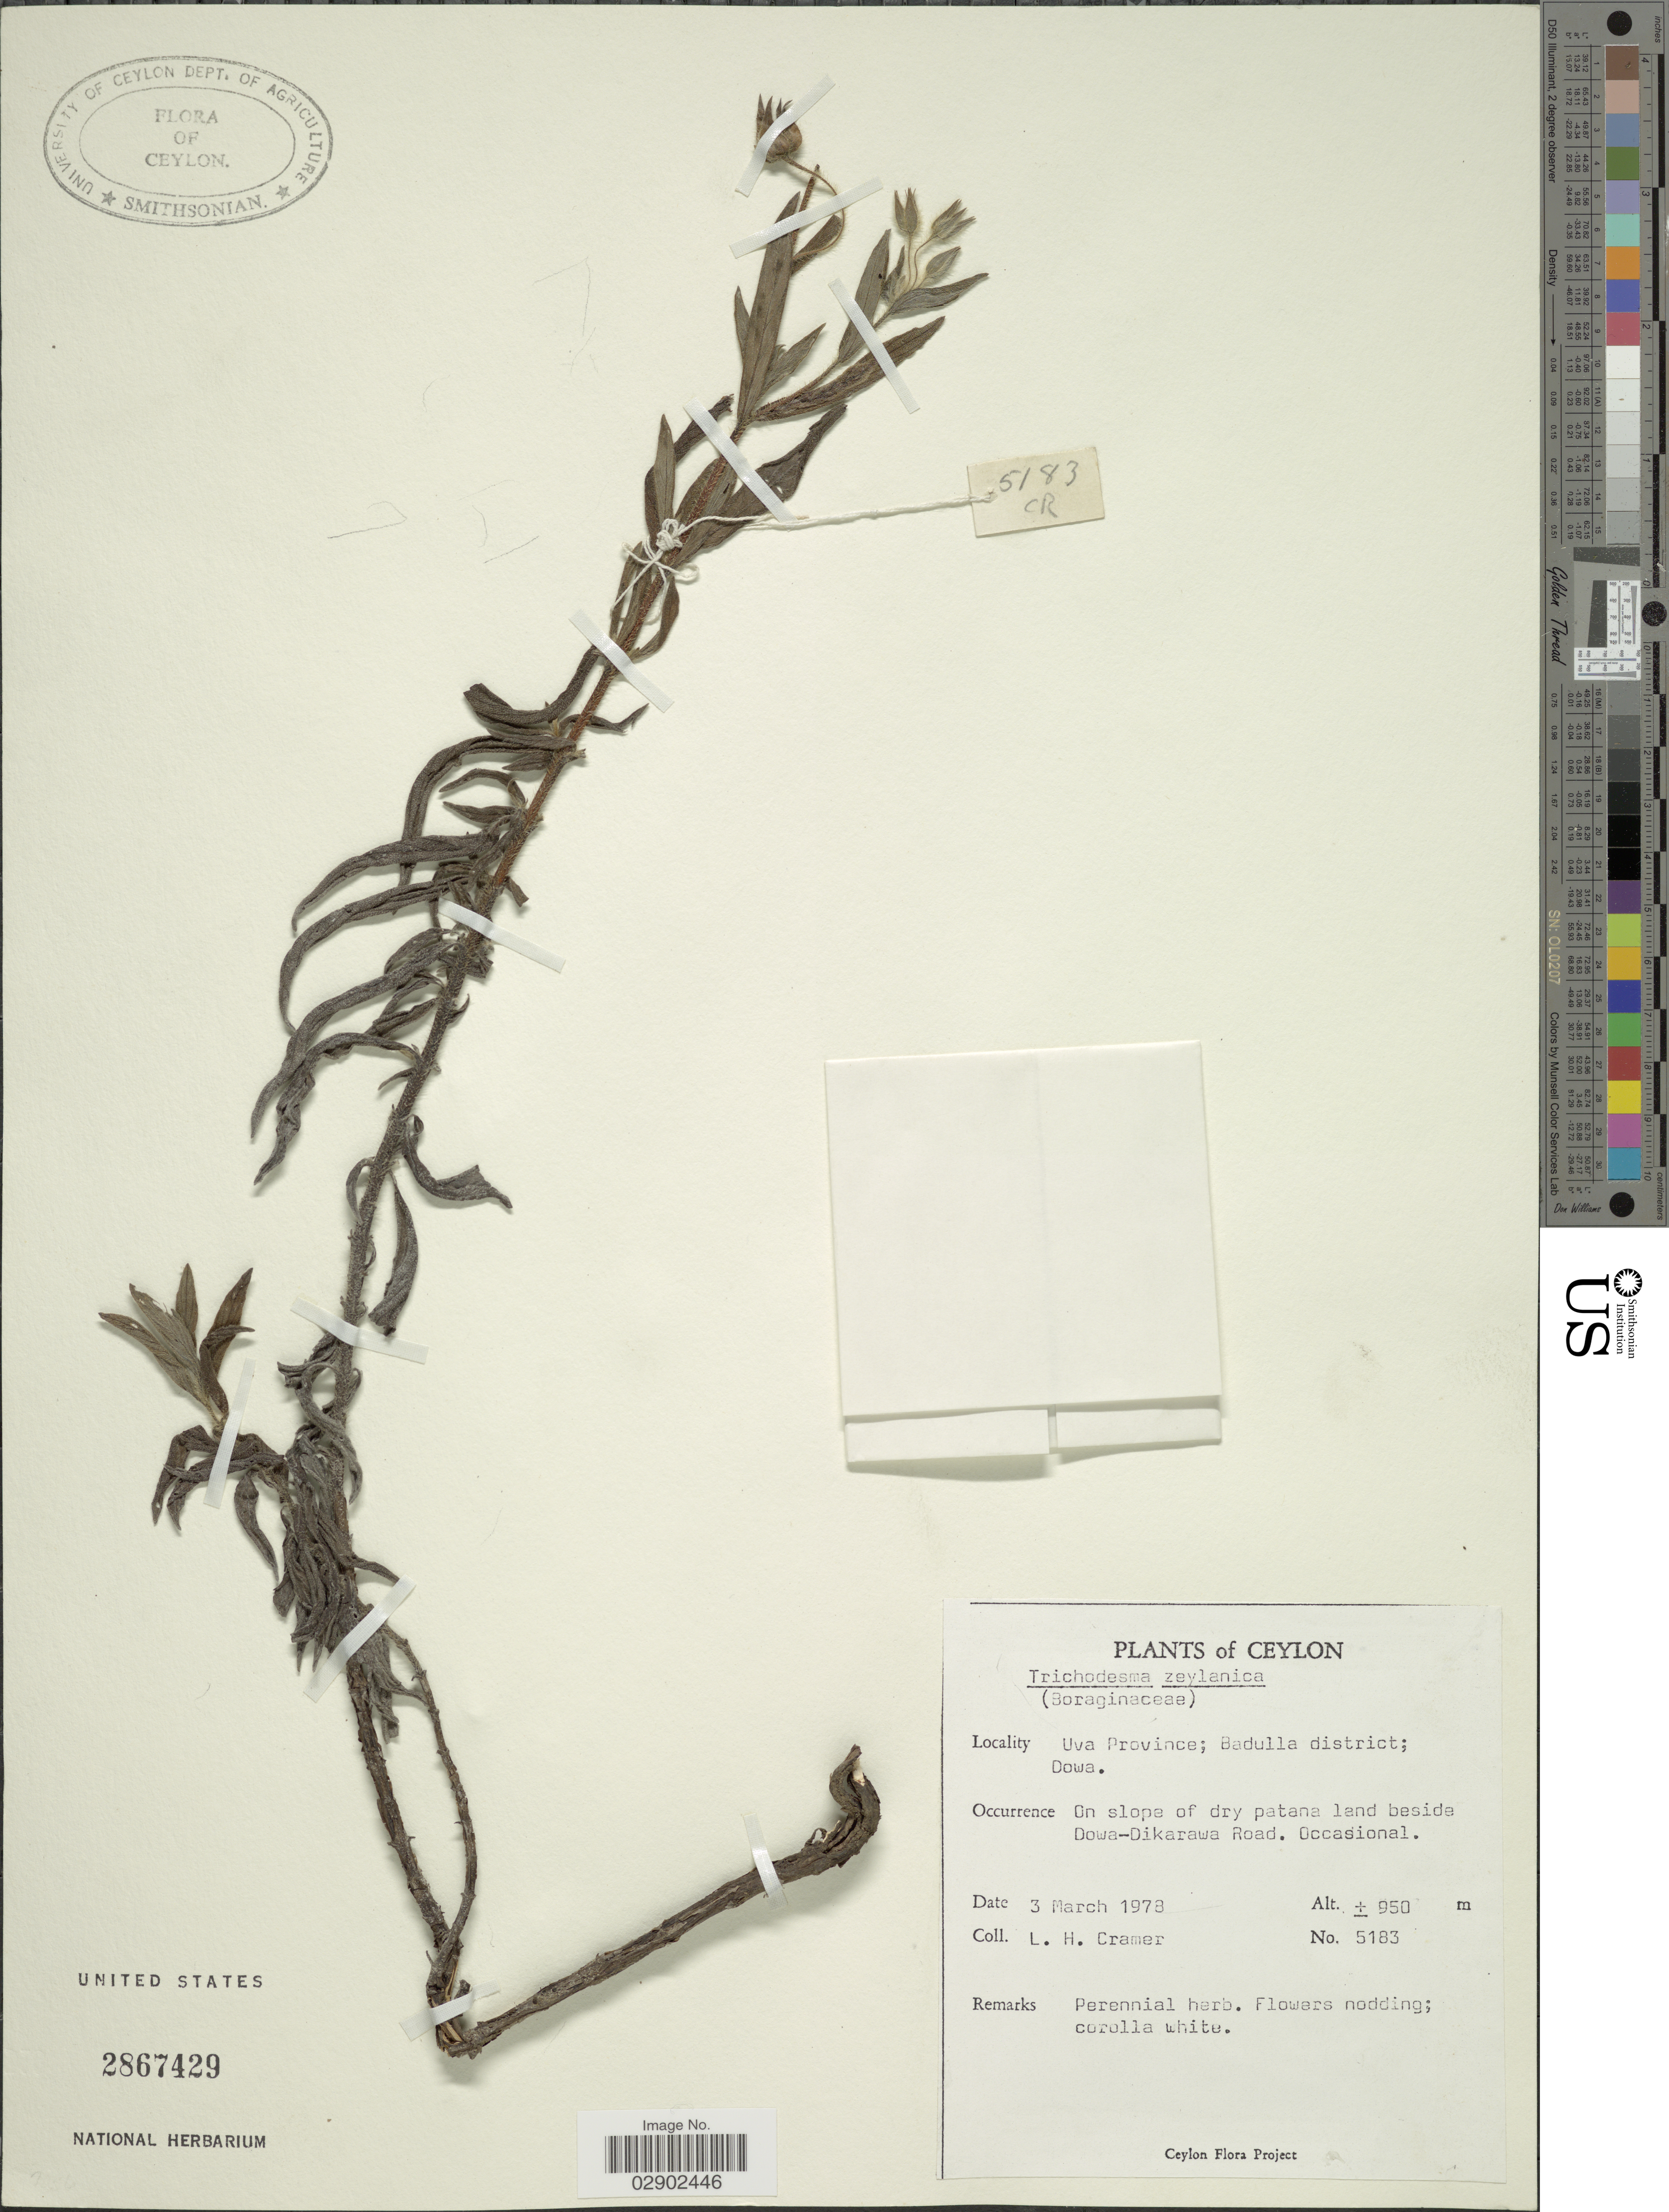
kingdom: Plantae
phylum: Tracheophyta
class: Magnoliopsida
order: Boraginales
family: Boraginaceae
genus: Trichodesma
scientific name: Trichodesma zeylanicum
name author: (Burm. f.) R. Br.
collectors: L. H. Cramer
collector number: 5183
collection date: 1978-03-03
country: Sri Lanka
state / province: Uva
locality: Ceylon. Uva Province; Badulla district; Dowa. On slope of dry patana land beside Dowa-Dikarawa Road.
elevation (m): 950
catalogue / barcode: US 2867429